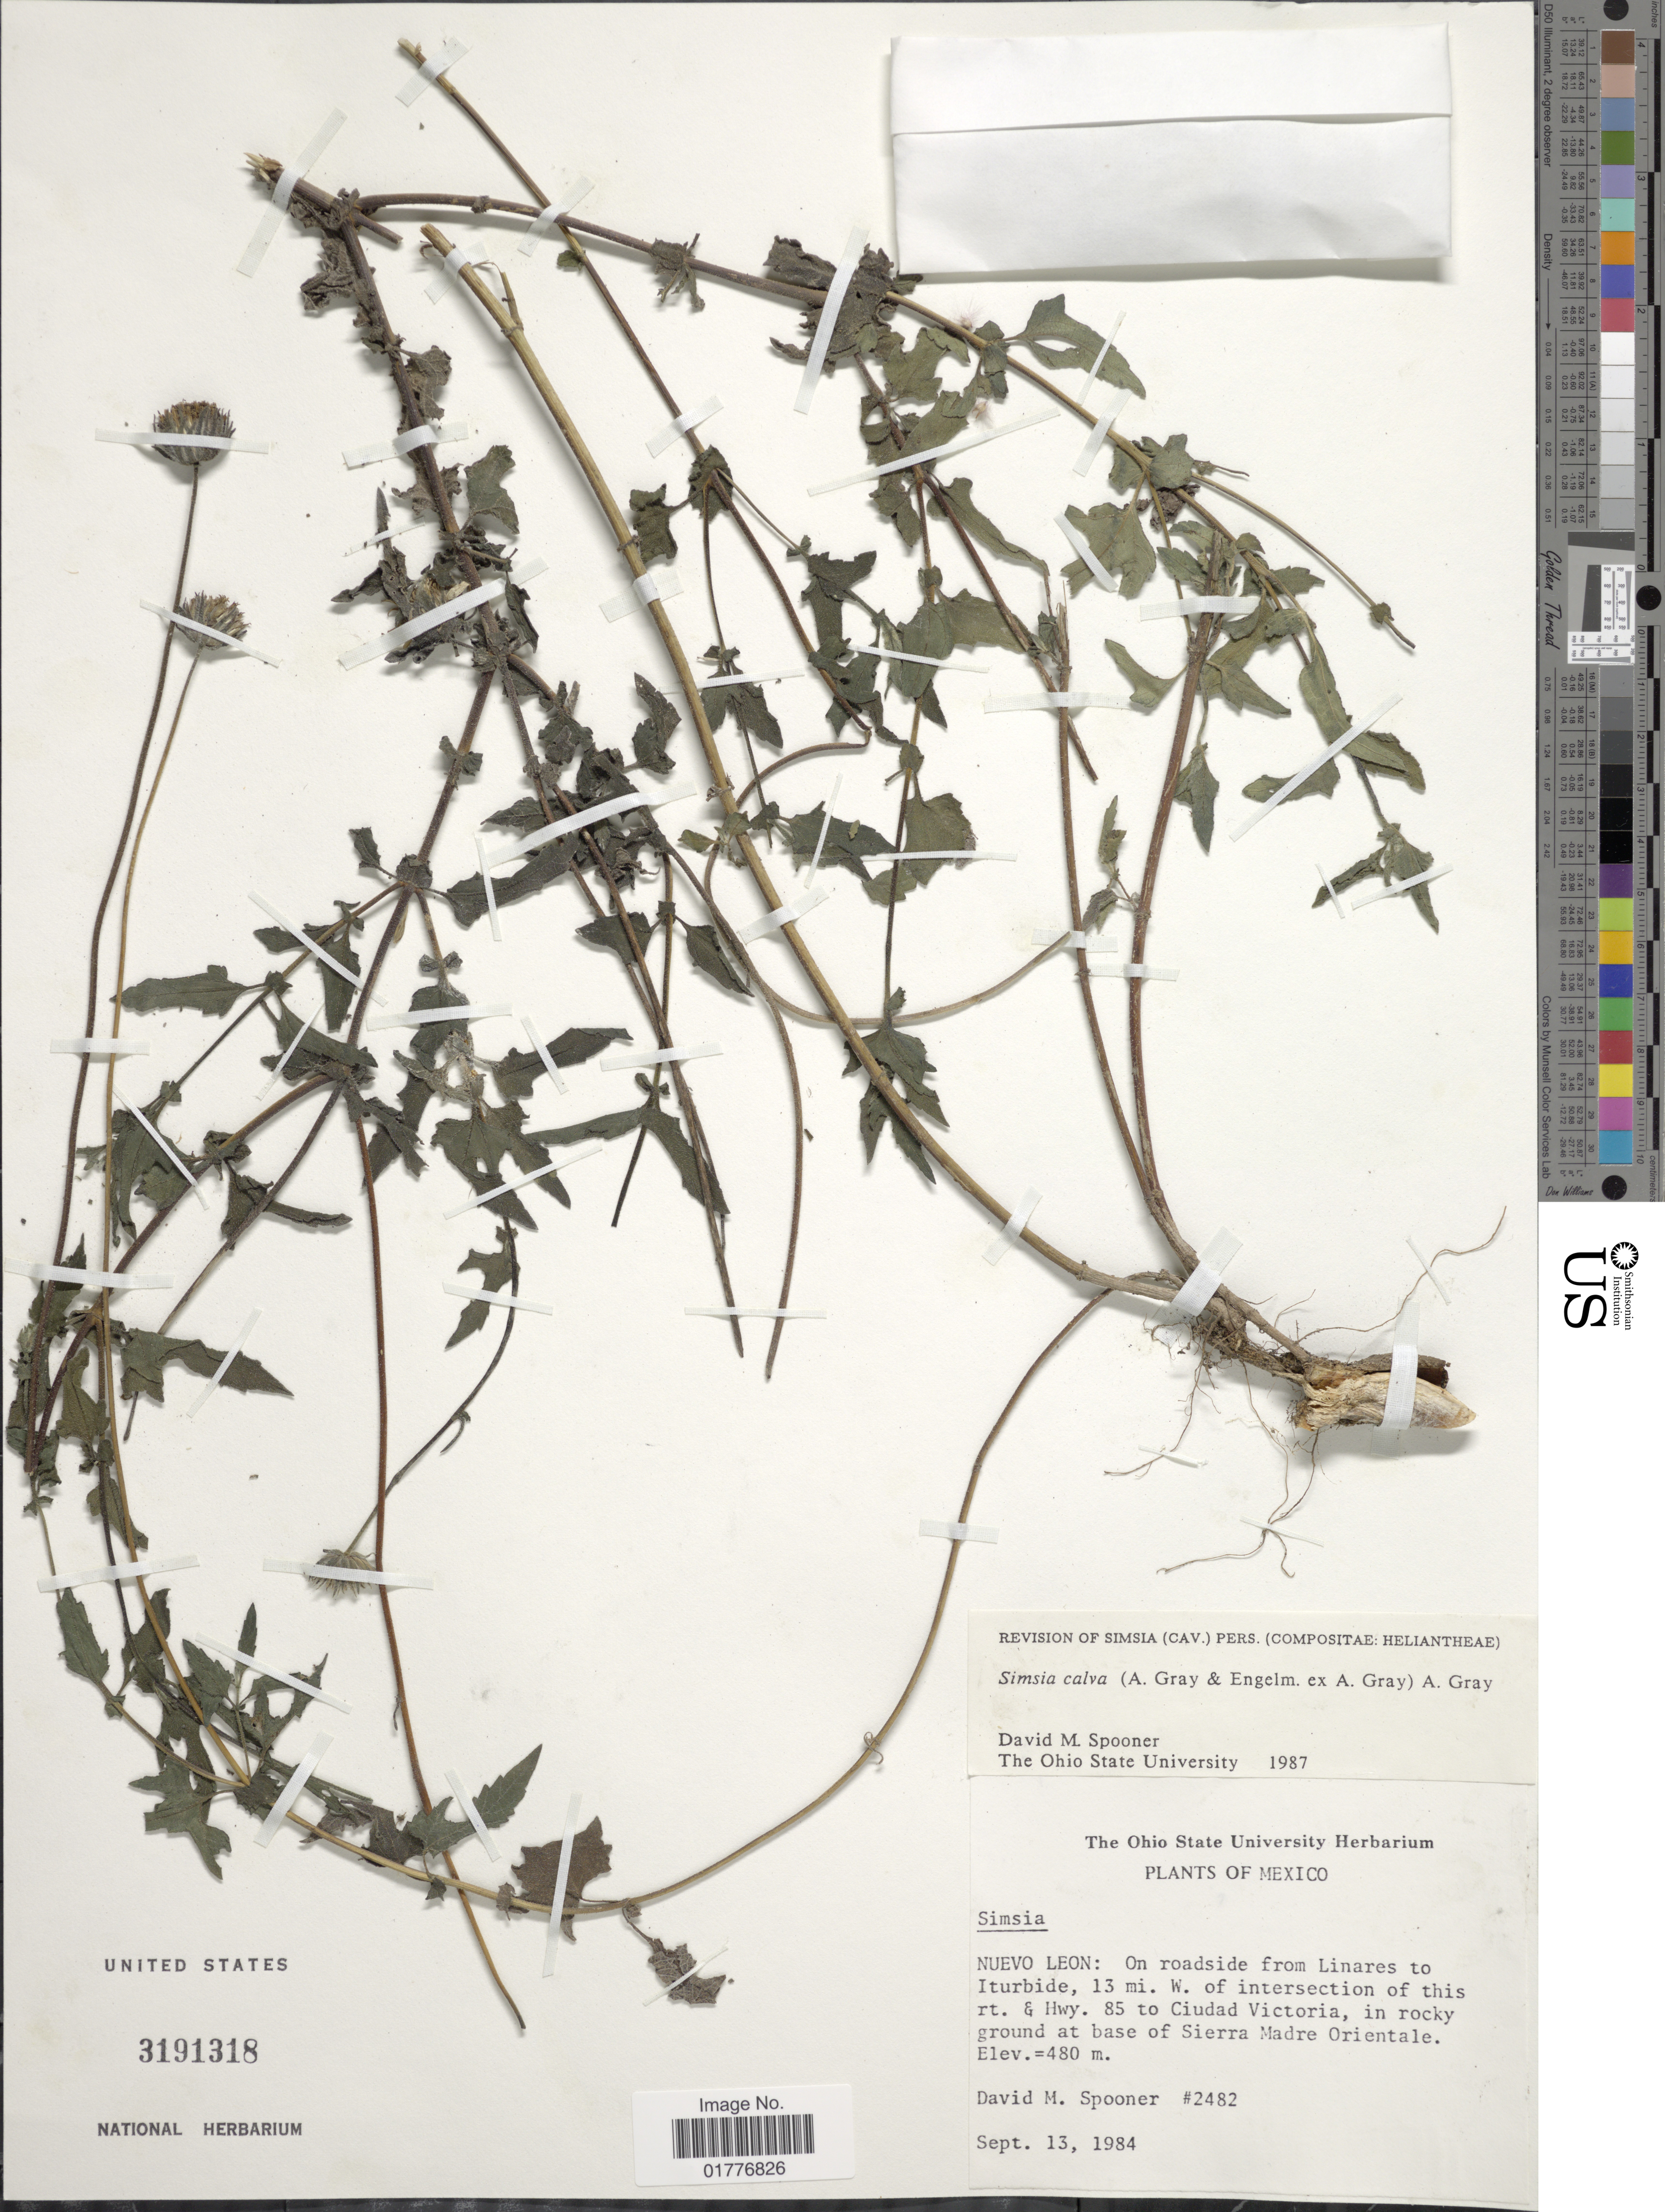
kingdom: Plantae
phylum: Tracheophyta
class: Magnoliopsida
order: Asterales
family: Asteraceae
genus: Simsia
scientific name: Simsia calva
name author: A. Gray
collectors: D. Spooner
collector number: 2482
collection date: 1984-09-13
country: Mexico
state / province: Nuevo León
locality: On roadside from Linares to Iturbide, 3 mi. W. of inersection of this rt. & Hwy. 85 to Cuidad Victoria, in rocky ground at base of Sierra adre Orientale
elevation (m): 480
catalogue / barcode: US 3191318